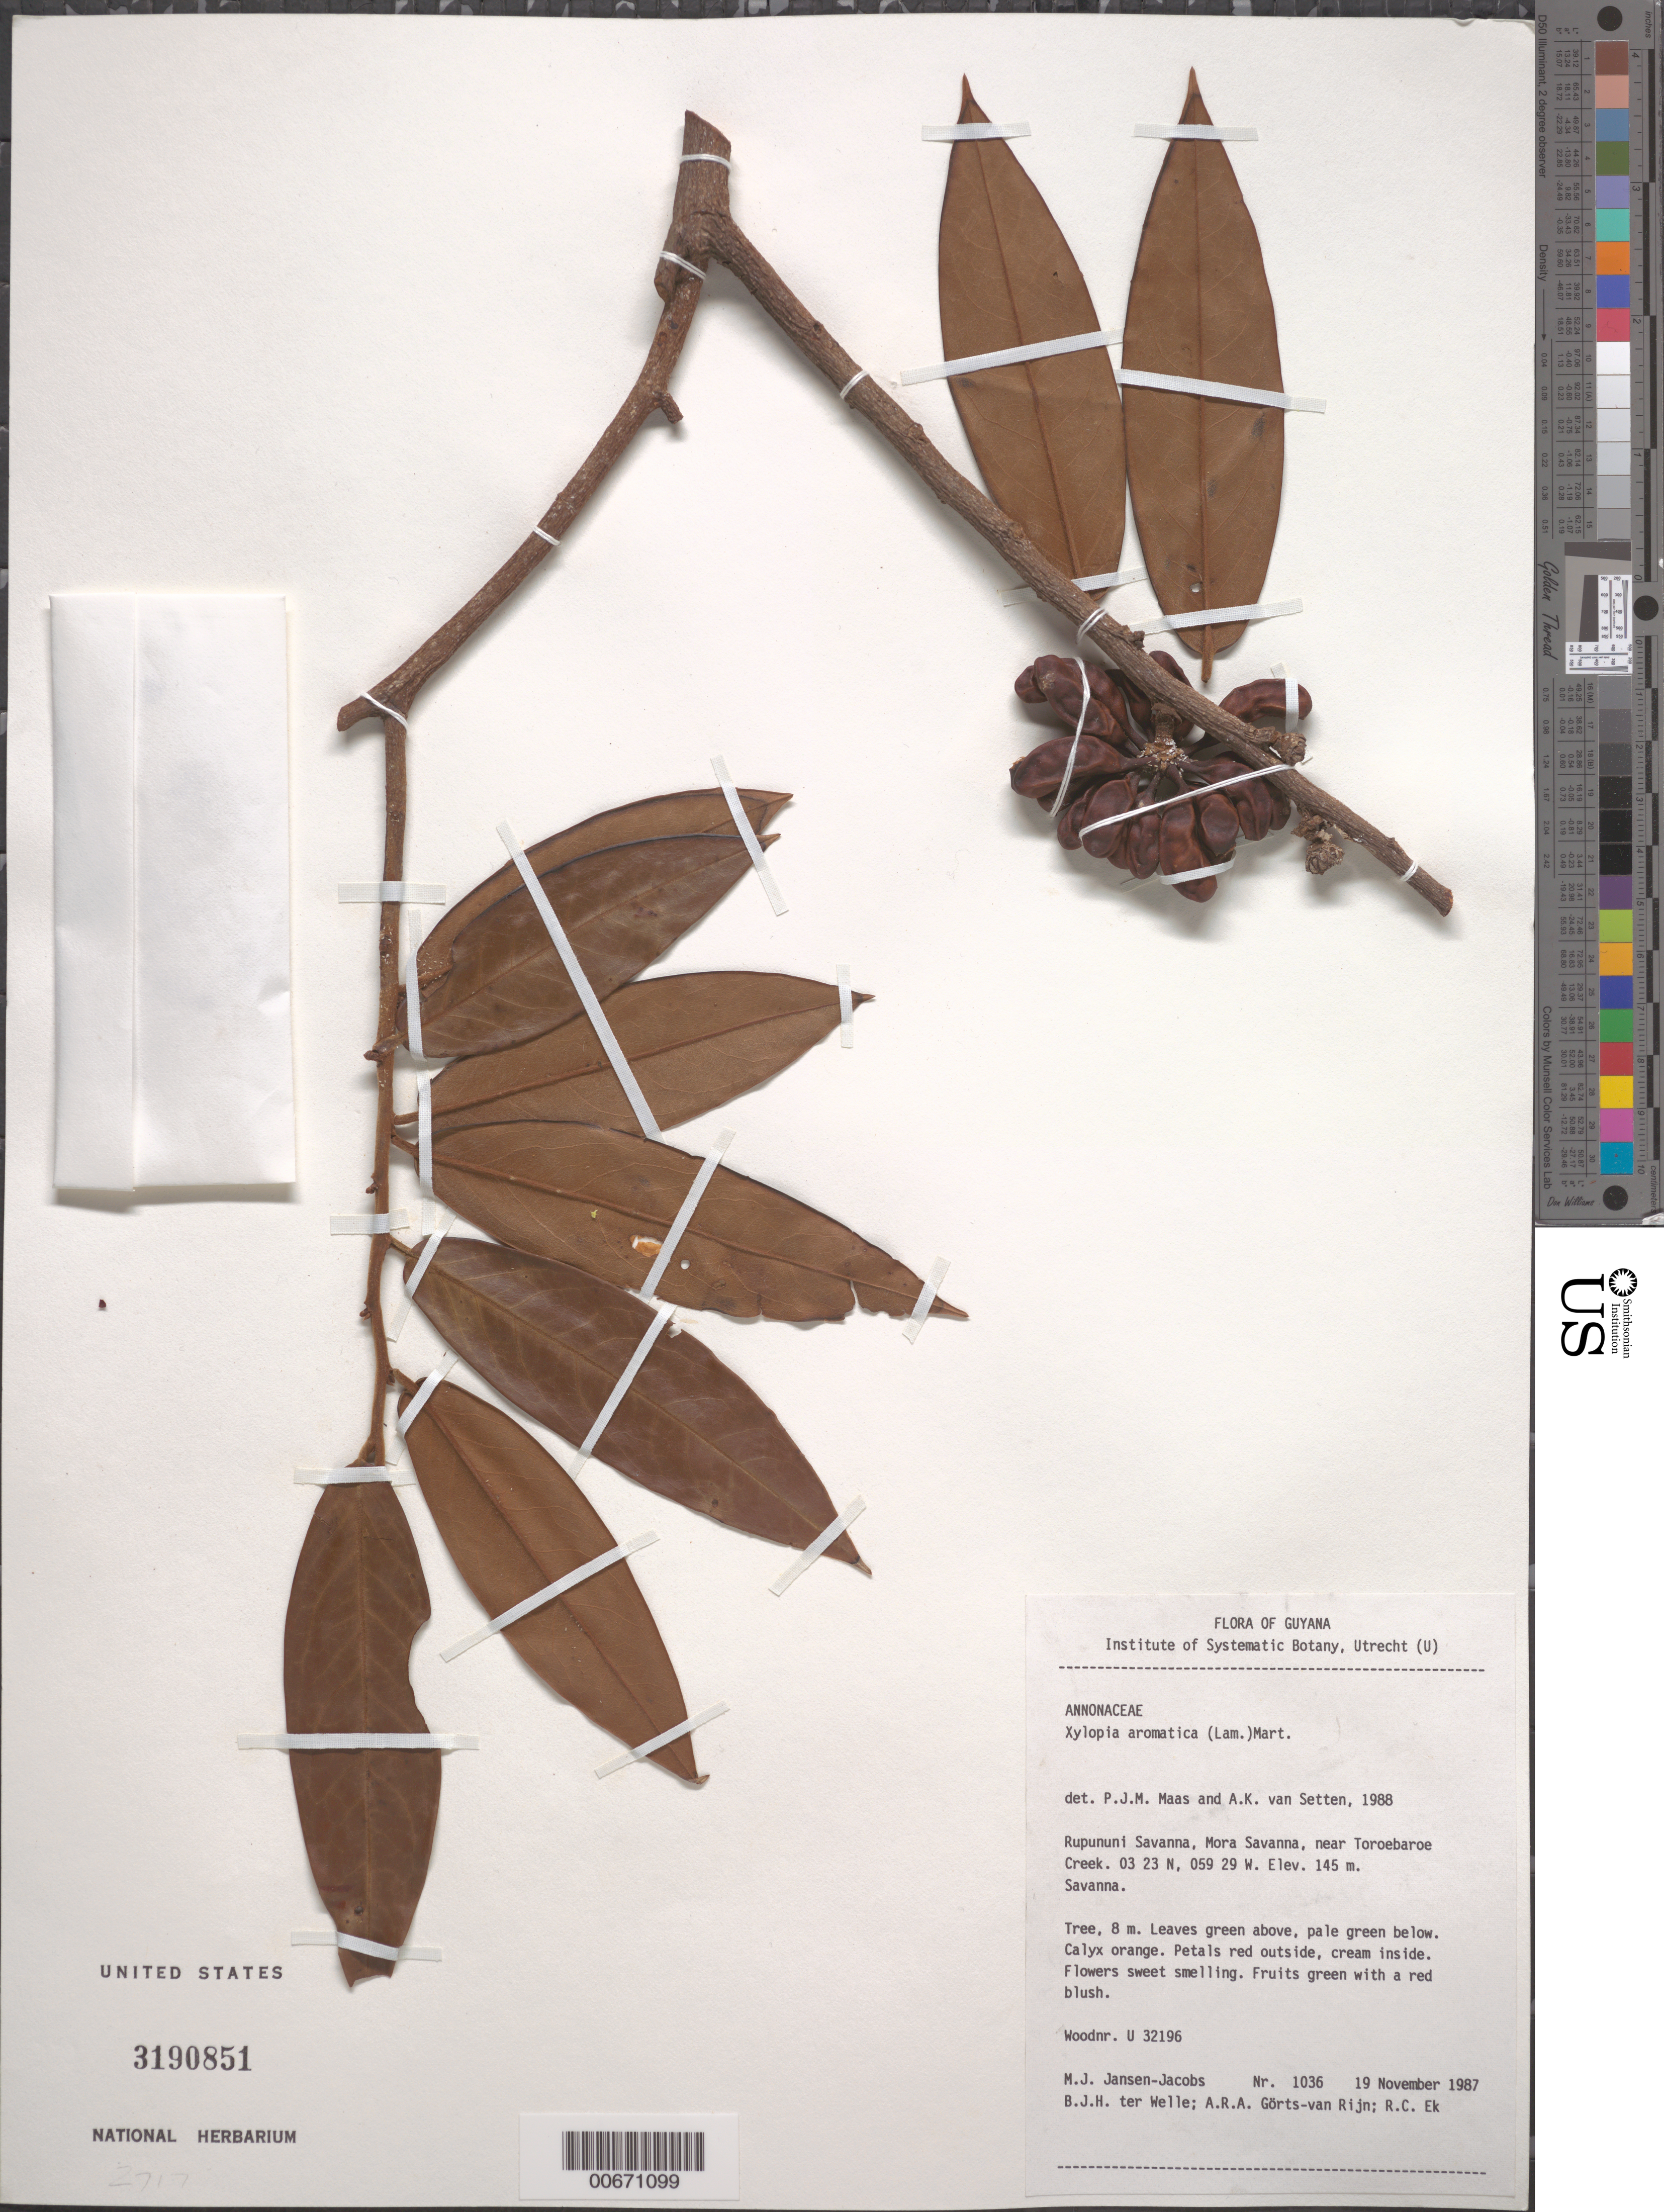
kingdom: Plantae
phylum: Tracheophyta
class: Magnoliopsida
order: Magnoliales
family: Annonaceae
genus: Xylopia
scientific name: Xylopia aromatica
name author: (Lam.) Mart.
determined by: Maas, Paul J. M.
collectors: M. J. Jansen-Jacobs, B. Welle, A. .R. A. Görts-van Rijn & R. C. Ek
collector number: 1036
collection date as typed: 19-Nov-87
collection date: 1987-11-19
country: Guyana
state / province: U. Takutu-U. Essequibo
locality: Rupununi Savanna, Mora Savanna, near Toroebaroe Creek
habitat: Savanna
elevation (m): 145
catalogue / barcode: US 3190851